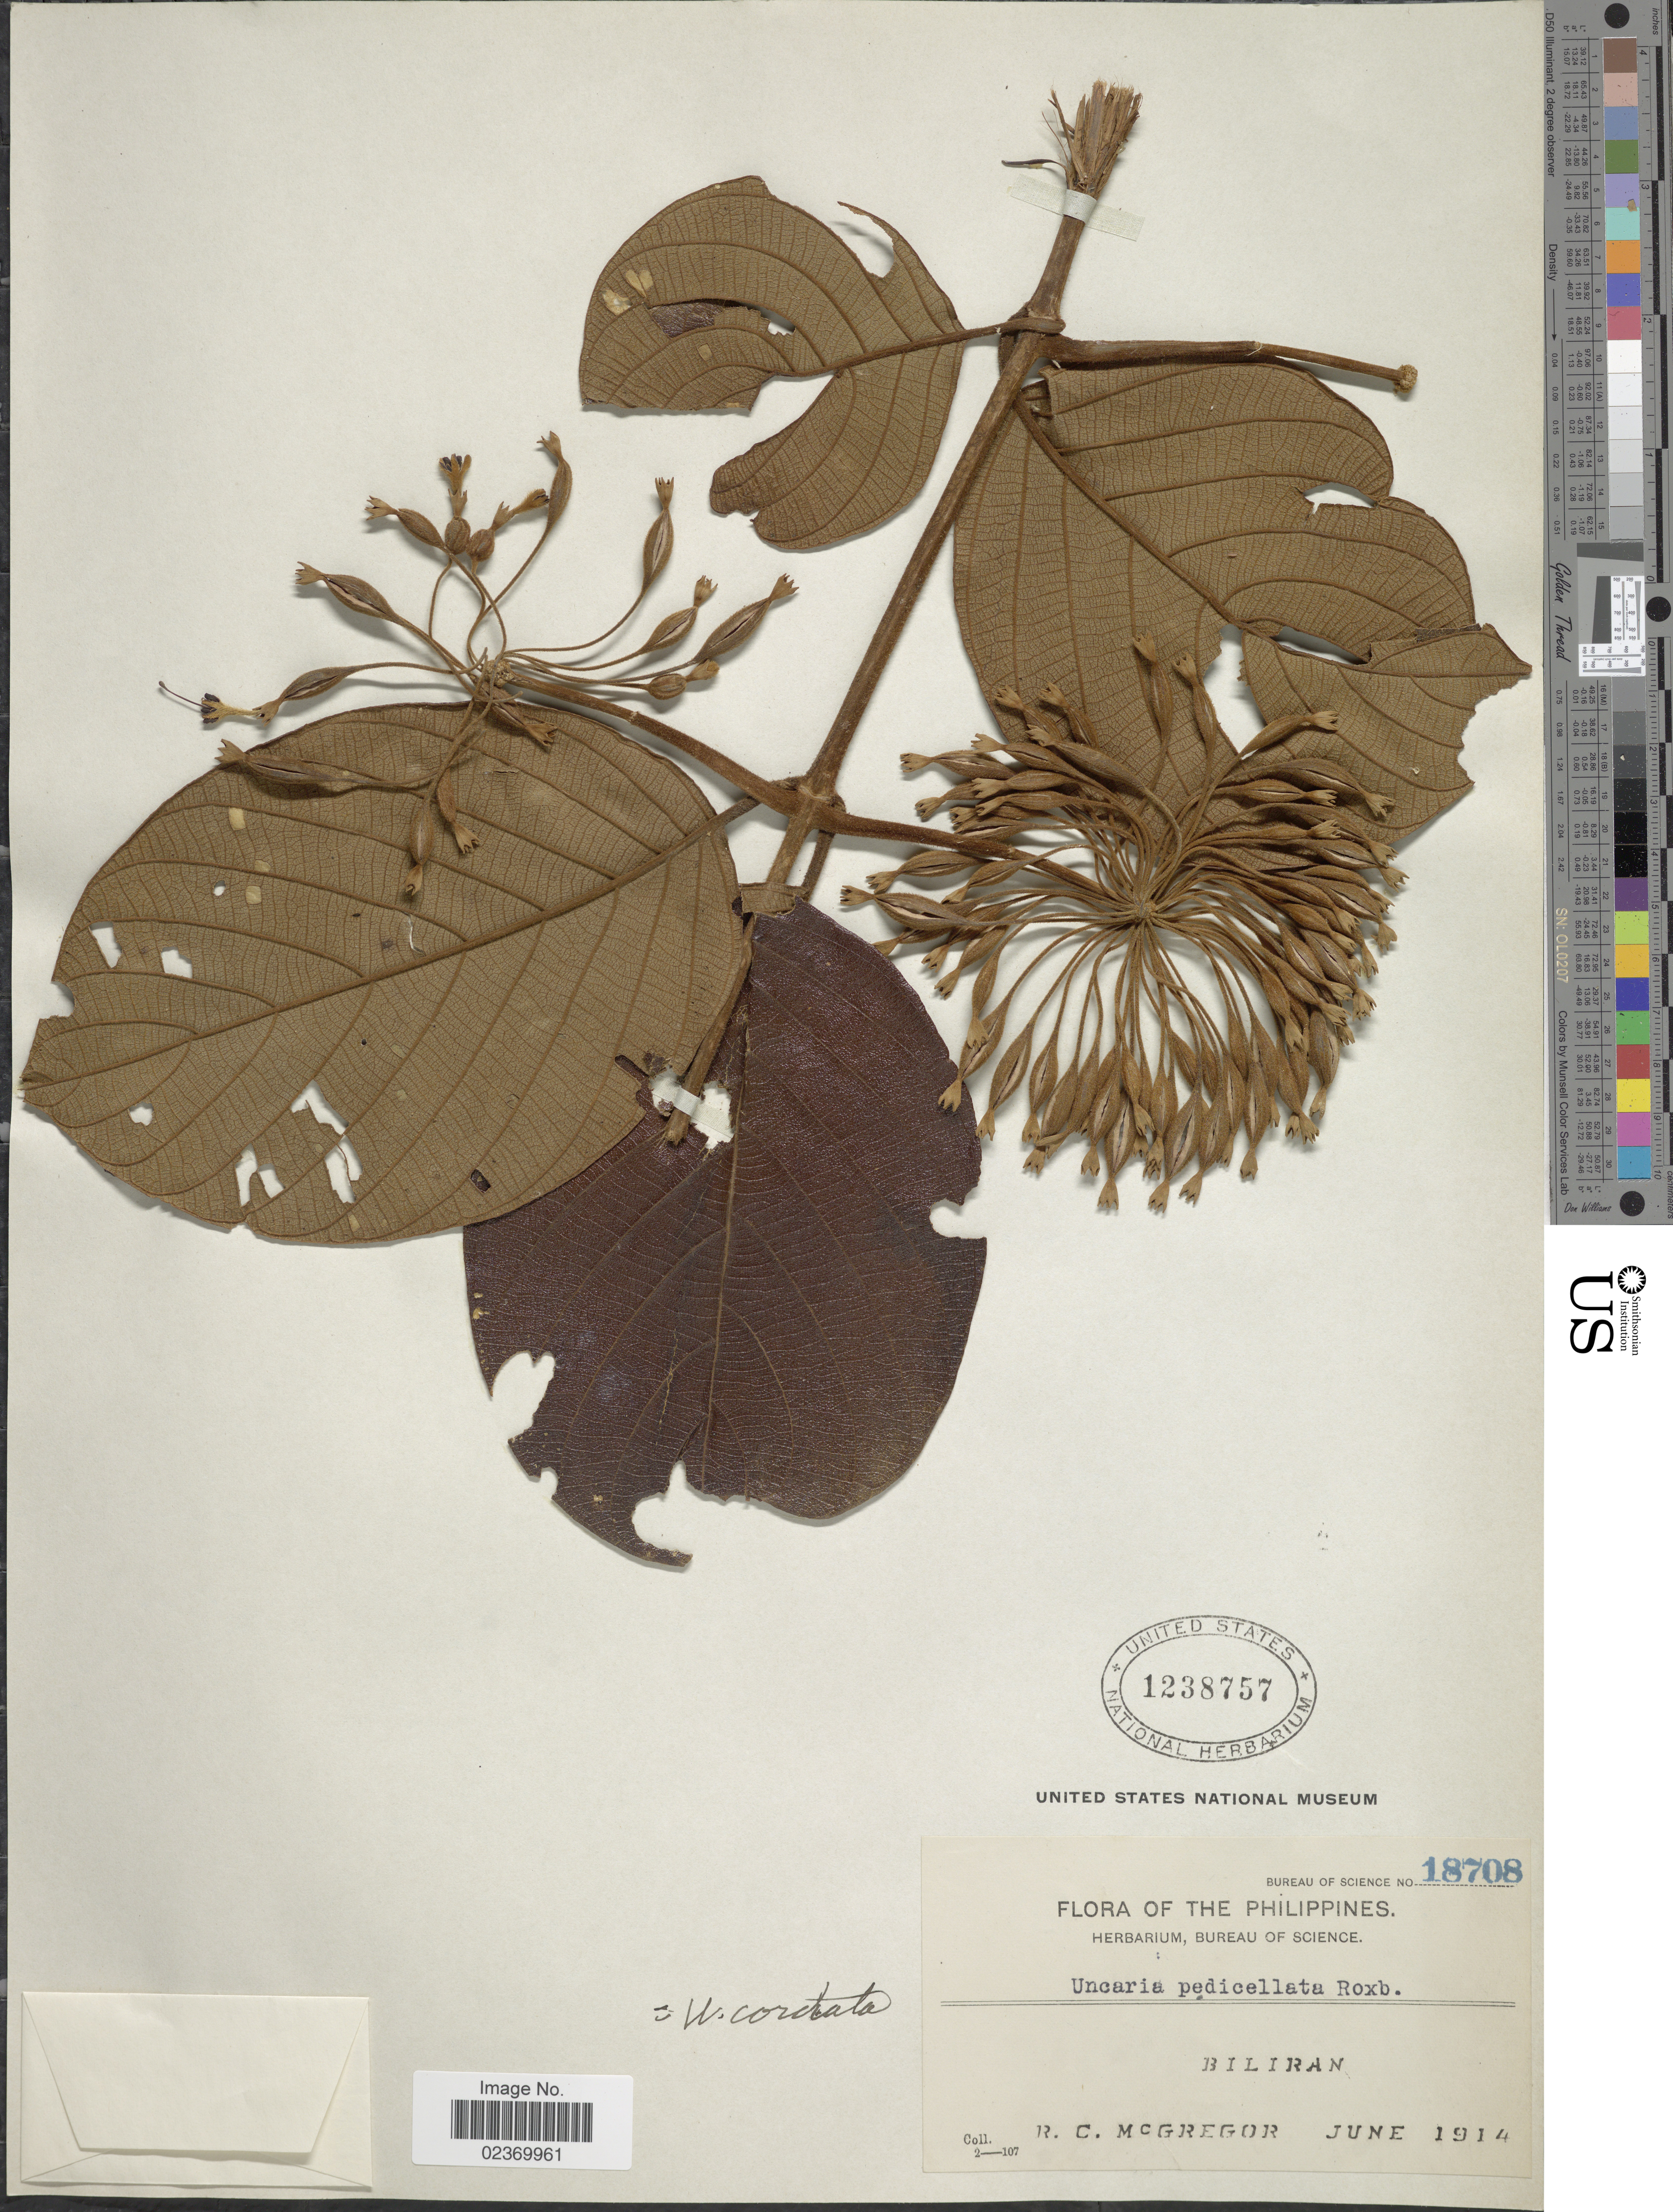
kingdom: Plantae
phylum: Tracheophyta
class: Magnoliopsida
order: Gentianales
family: Rubiaceae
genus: Uncaria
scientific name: Uncaria cordata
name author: (Lour.) Merr.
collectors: R. C. McGregor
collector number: Bureau of Science 18708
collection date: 1914-06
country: Philippines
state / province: Eastern Visayas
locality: Biliran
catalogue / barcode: US 1238757